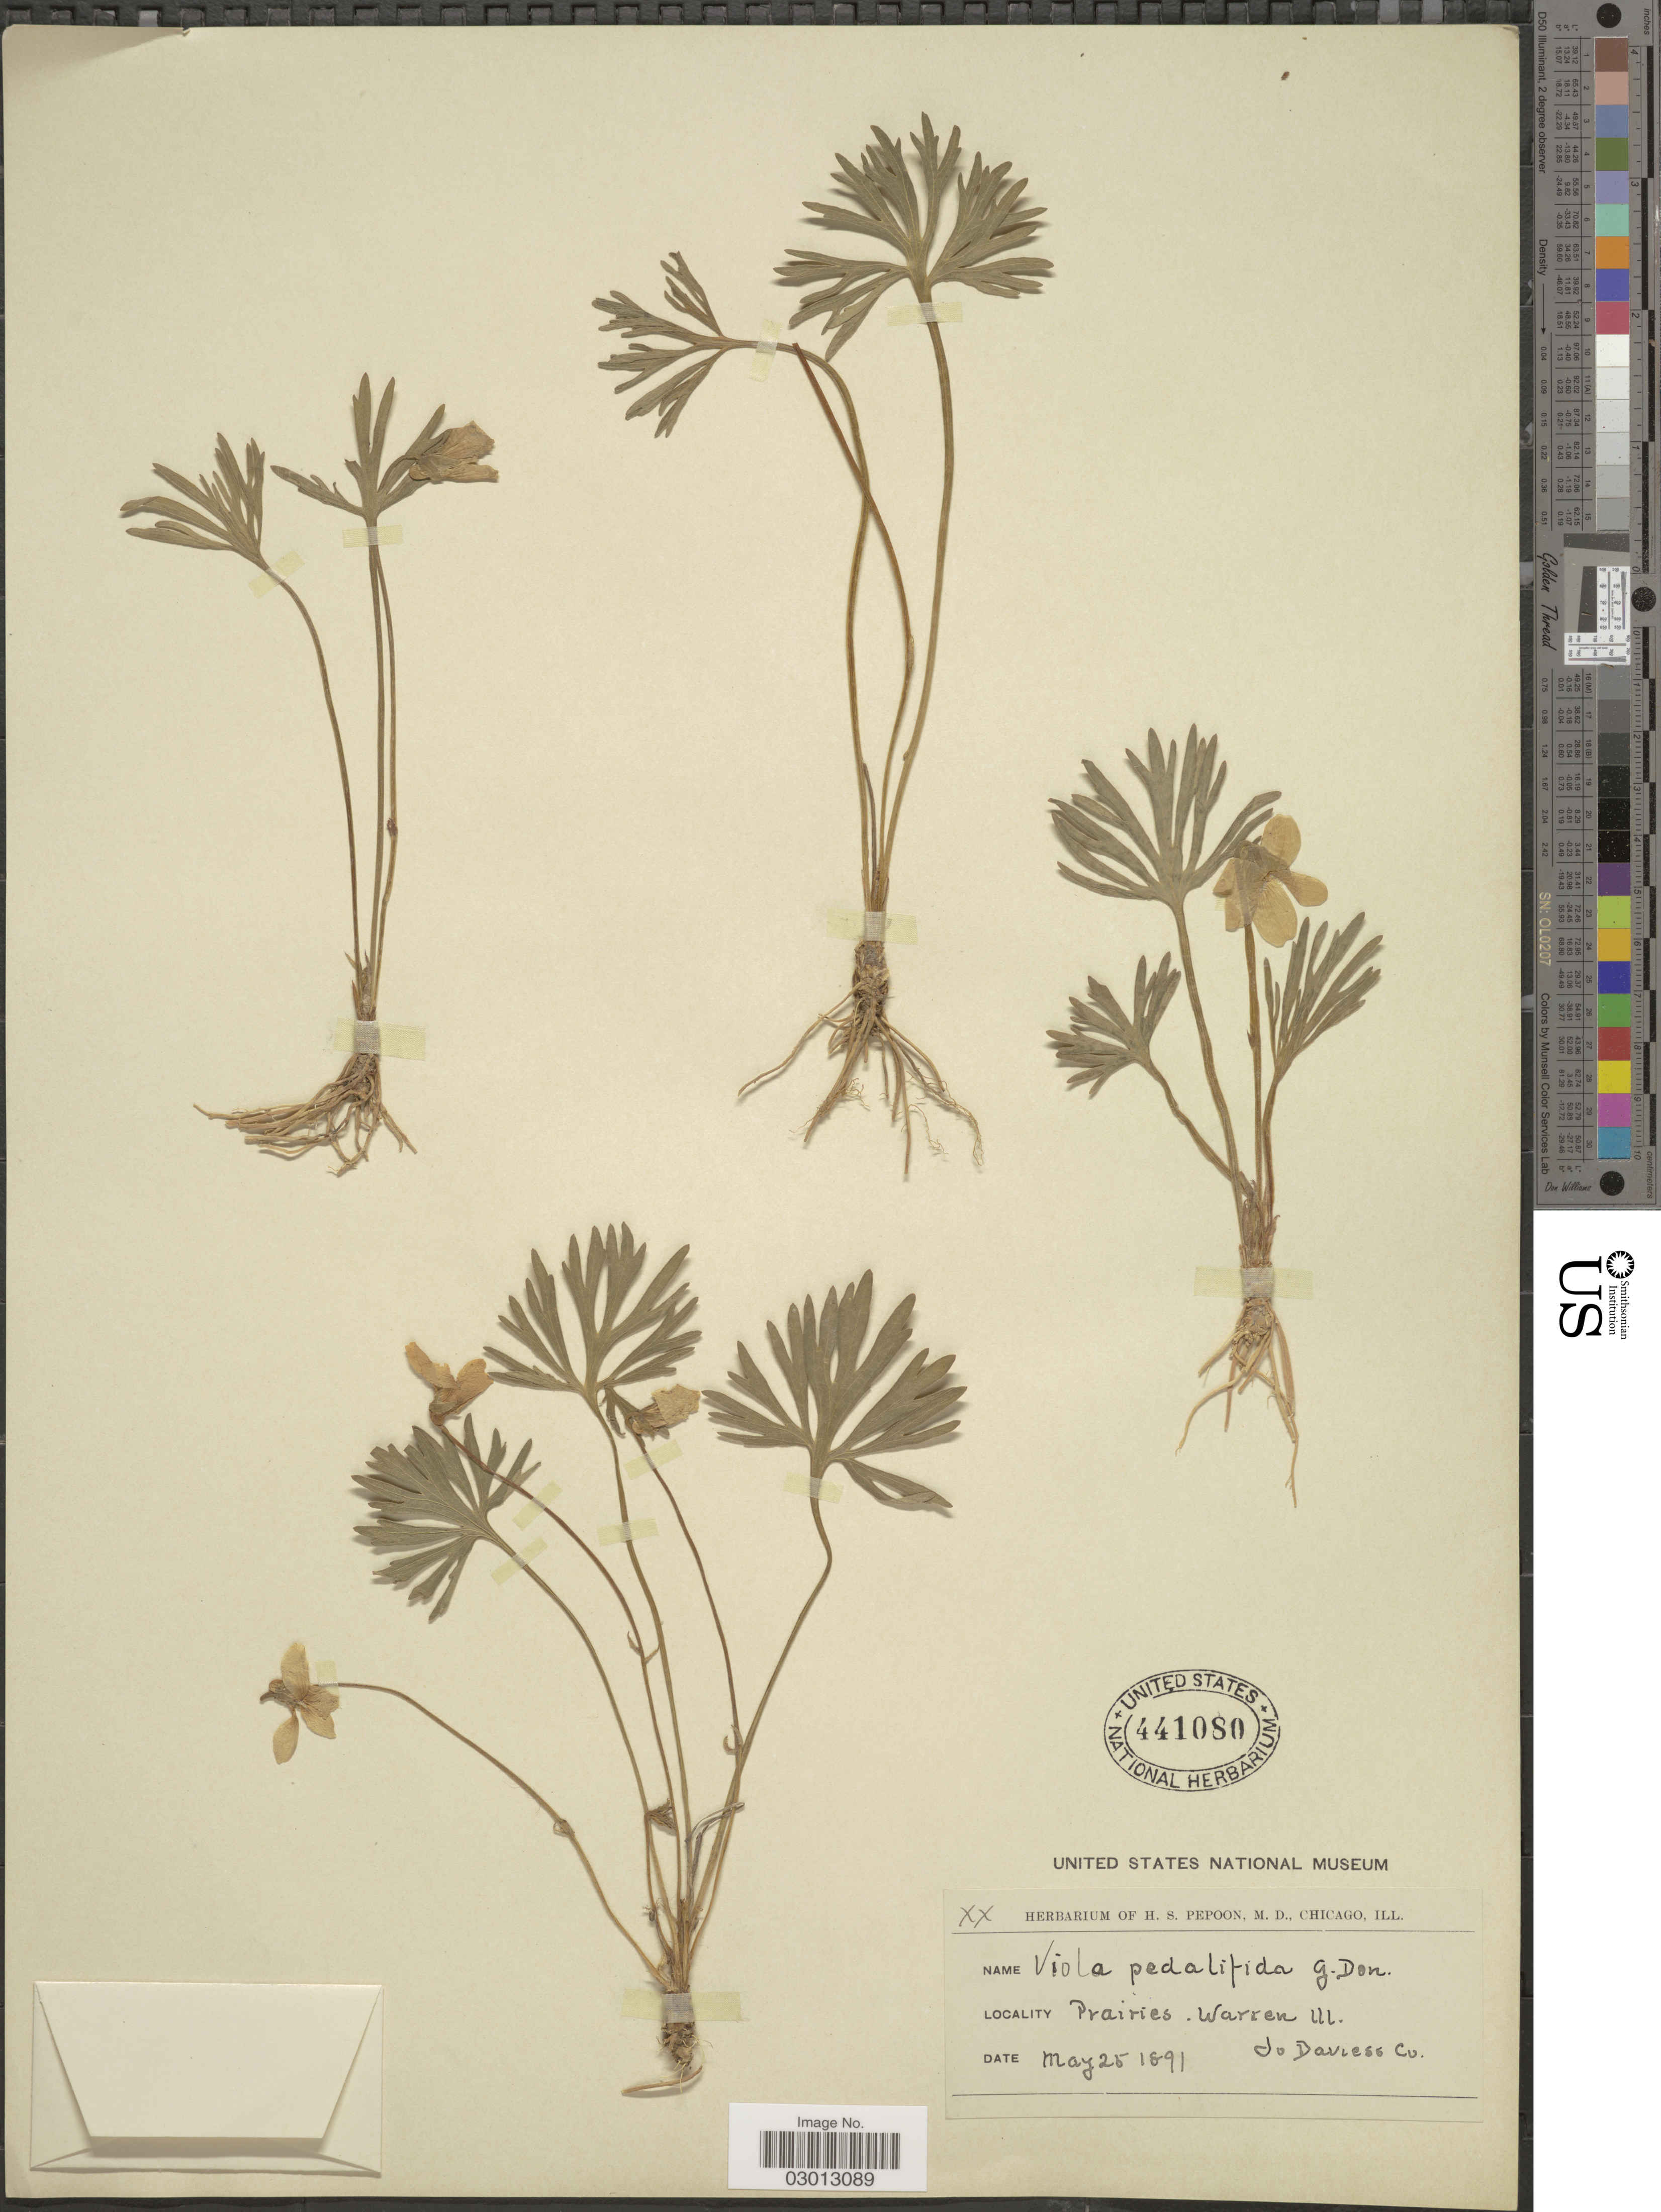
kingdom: Plantae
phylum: Tracheophyta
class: Magnoliopsida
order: Malpighiales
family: Violaceae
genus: Viola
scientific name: Viola pedatifida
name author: G. Don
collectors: ex herb. H. S. Pepoon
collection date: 1891-05-25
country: United States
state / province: Illinois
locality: Prairies. Warren Ill. Jo Daviess Co.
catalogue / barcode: US 441080